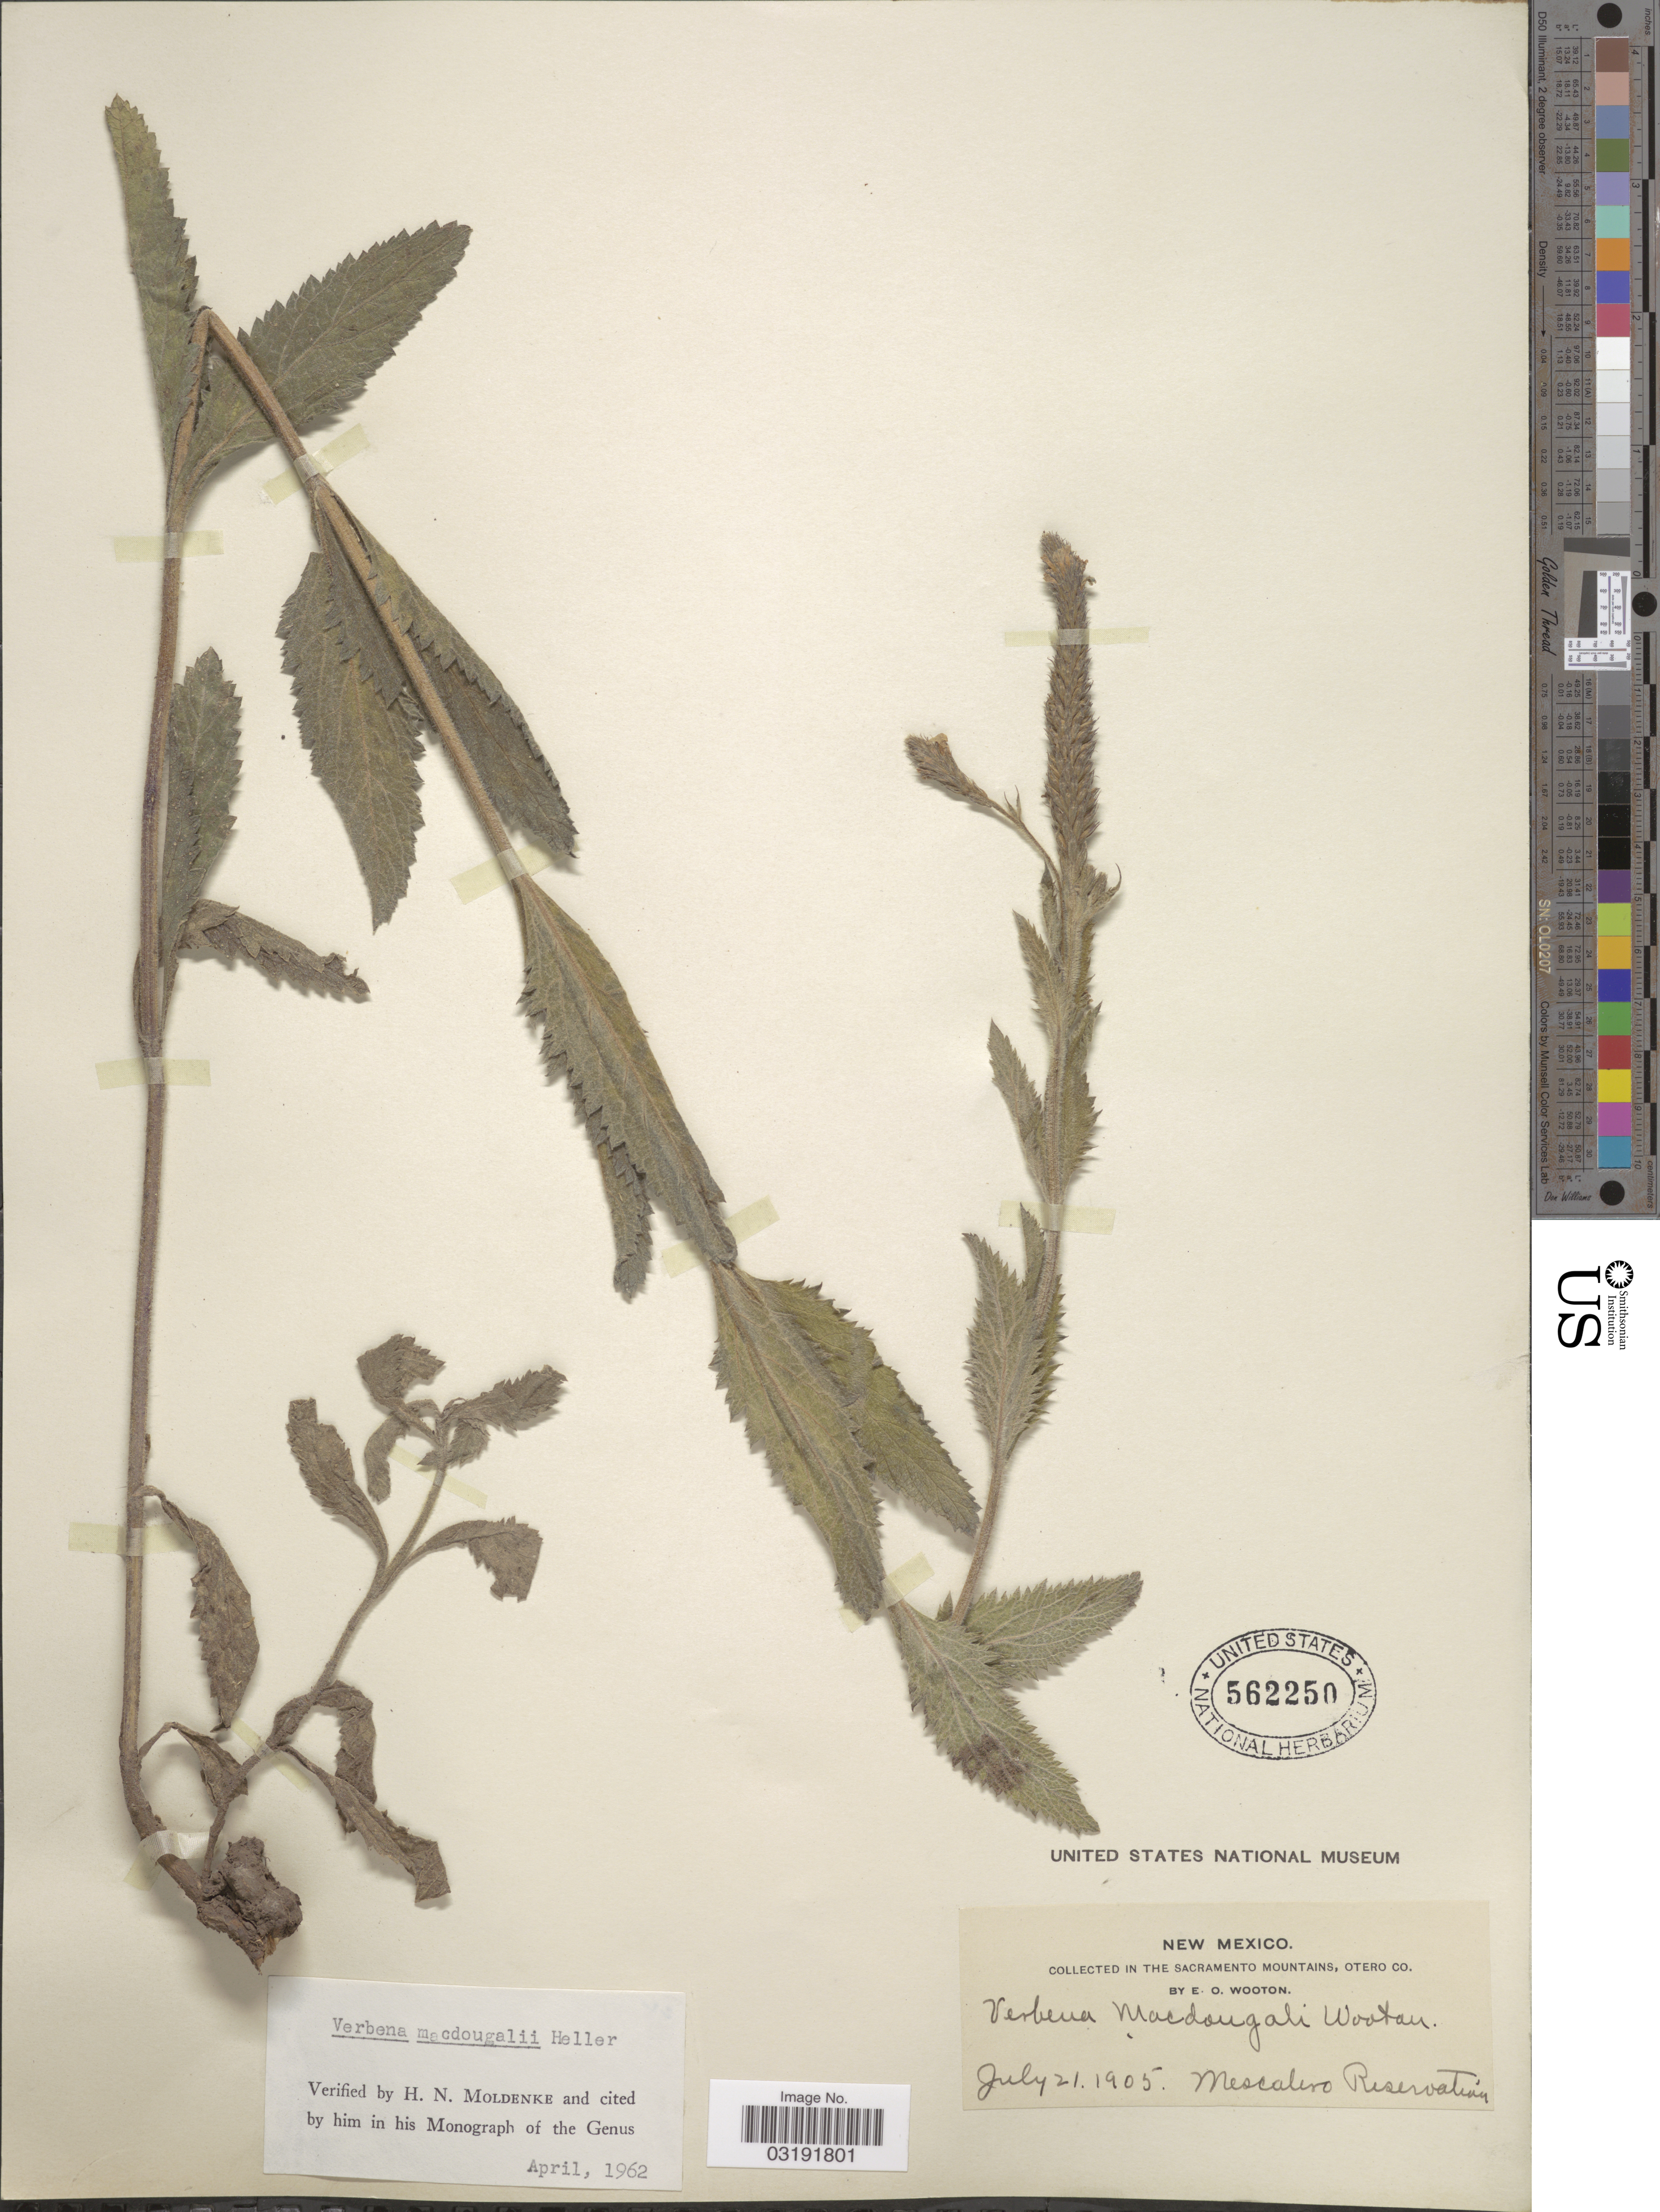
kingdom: Plantae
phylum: Tracheophyta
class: Magnoliopsida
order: Lamiales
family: Verbenaceae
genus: Verbena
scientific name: Verbena macdougalii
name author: A. Heller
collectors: E. O. Wooton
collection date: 1905-07-21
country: United States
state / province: New Mexico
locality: In the Sacramento Mountains, Otero Co. Mescalero Reservation.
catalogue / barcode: US 562250